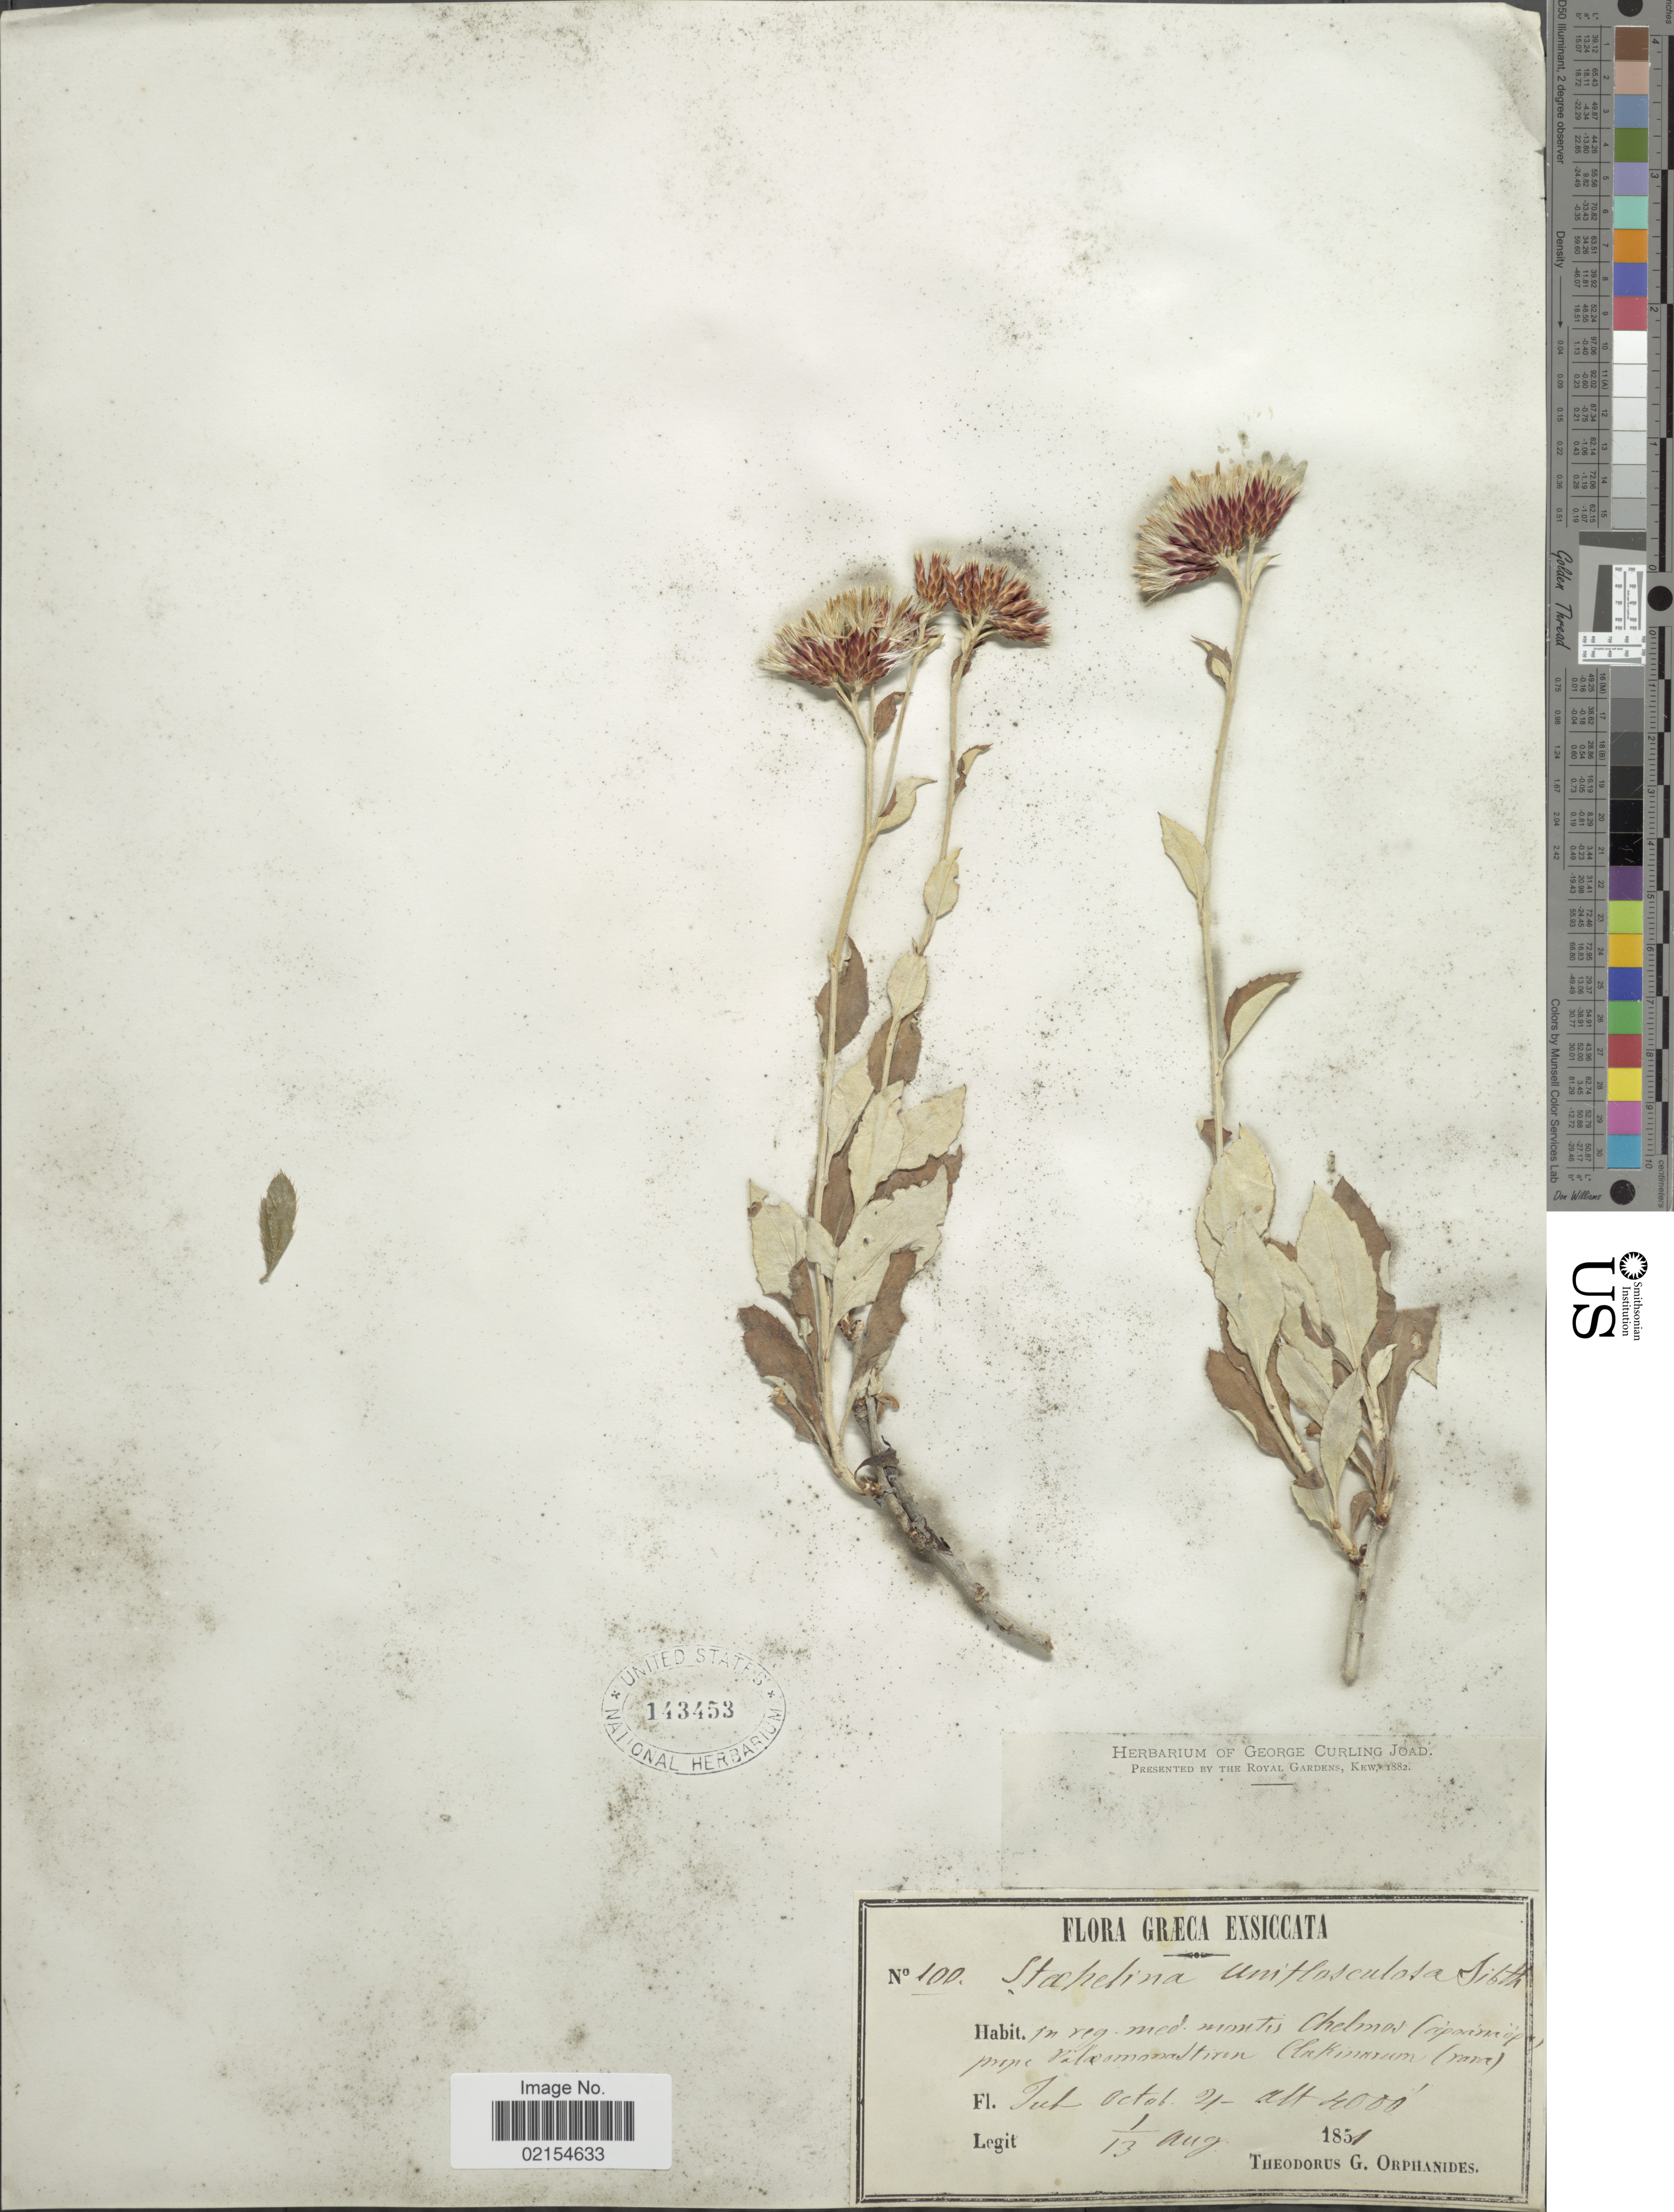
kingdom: Plantae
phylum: Tracheophyta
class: Magnoliopsida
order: Asterales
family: Asteraceae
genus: Staehelina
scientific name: Staehelina uniflosculosa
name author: Sibth. & Sm.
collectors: T. G. Orphanides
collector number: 100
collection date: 1851-08-01/1851-08-13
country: Greece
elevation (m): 1219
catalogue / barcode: US 143453